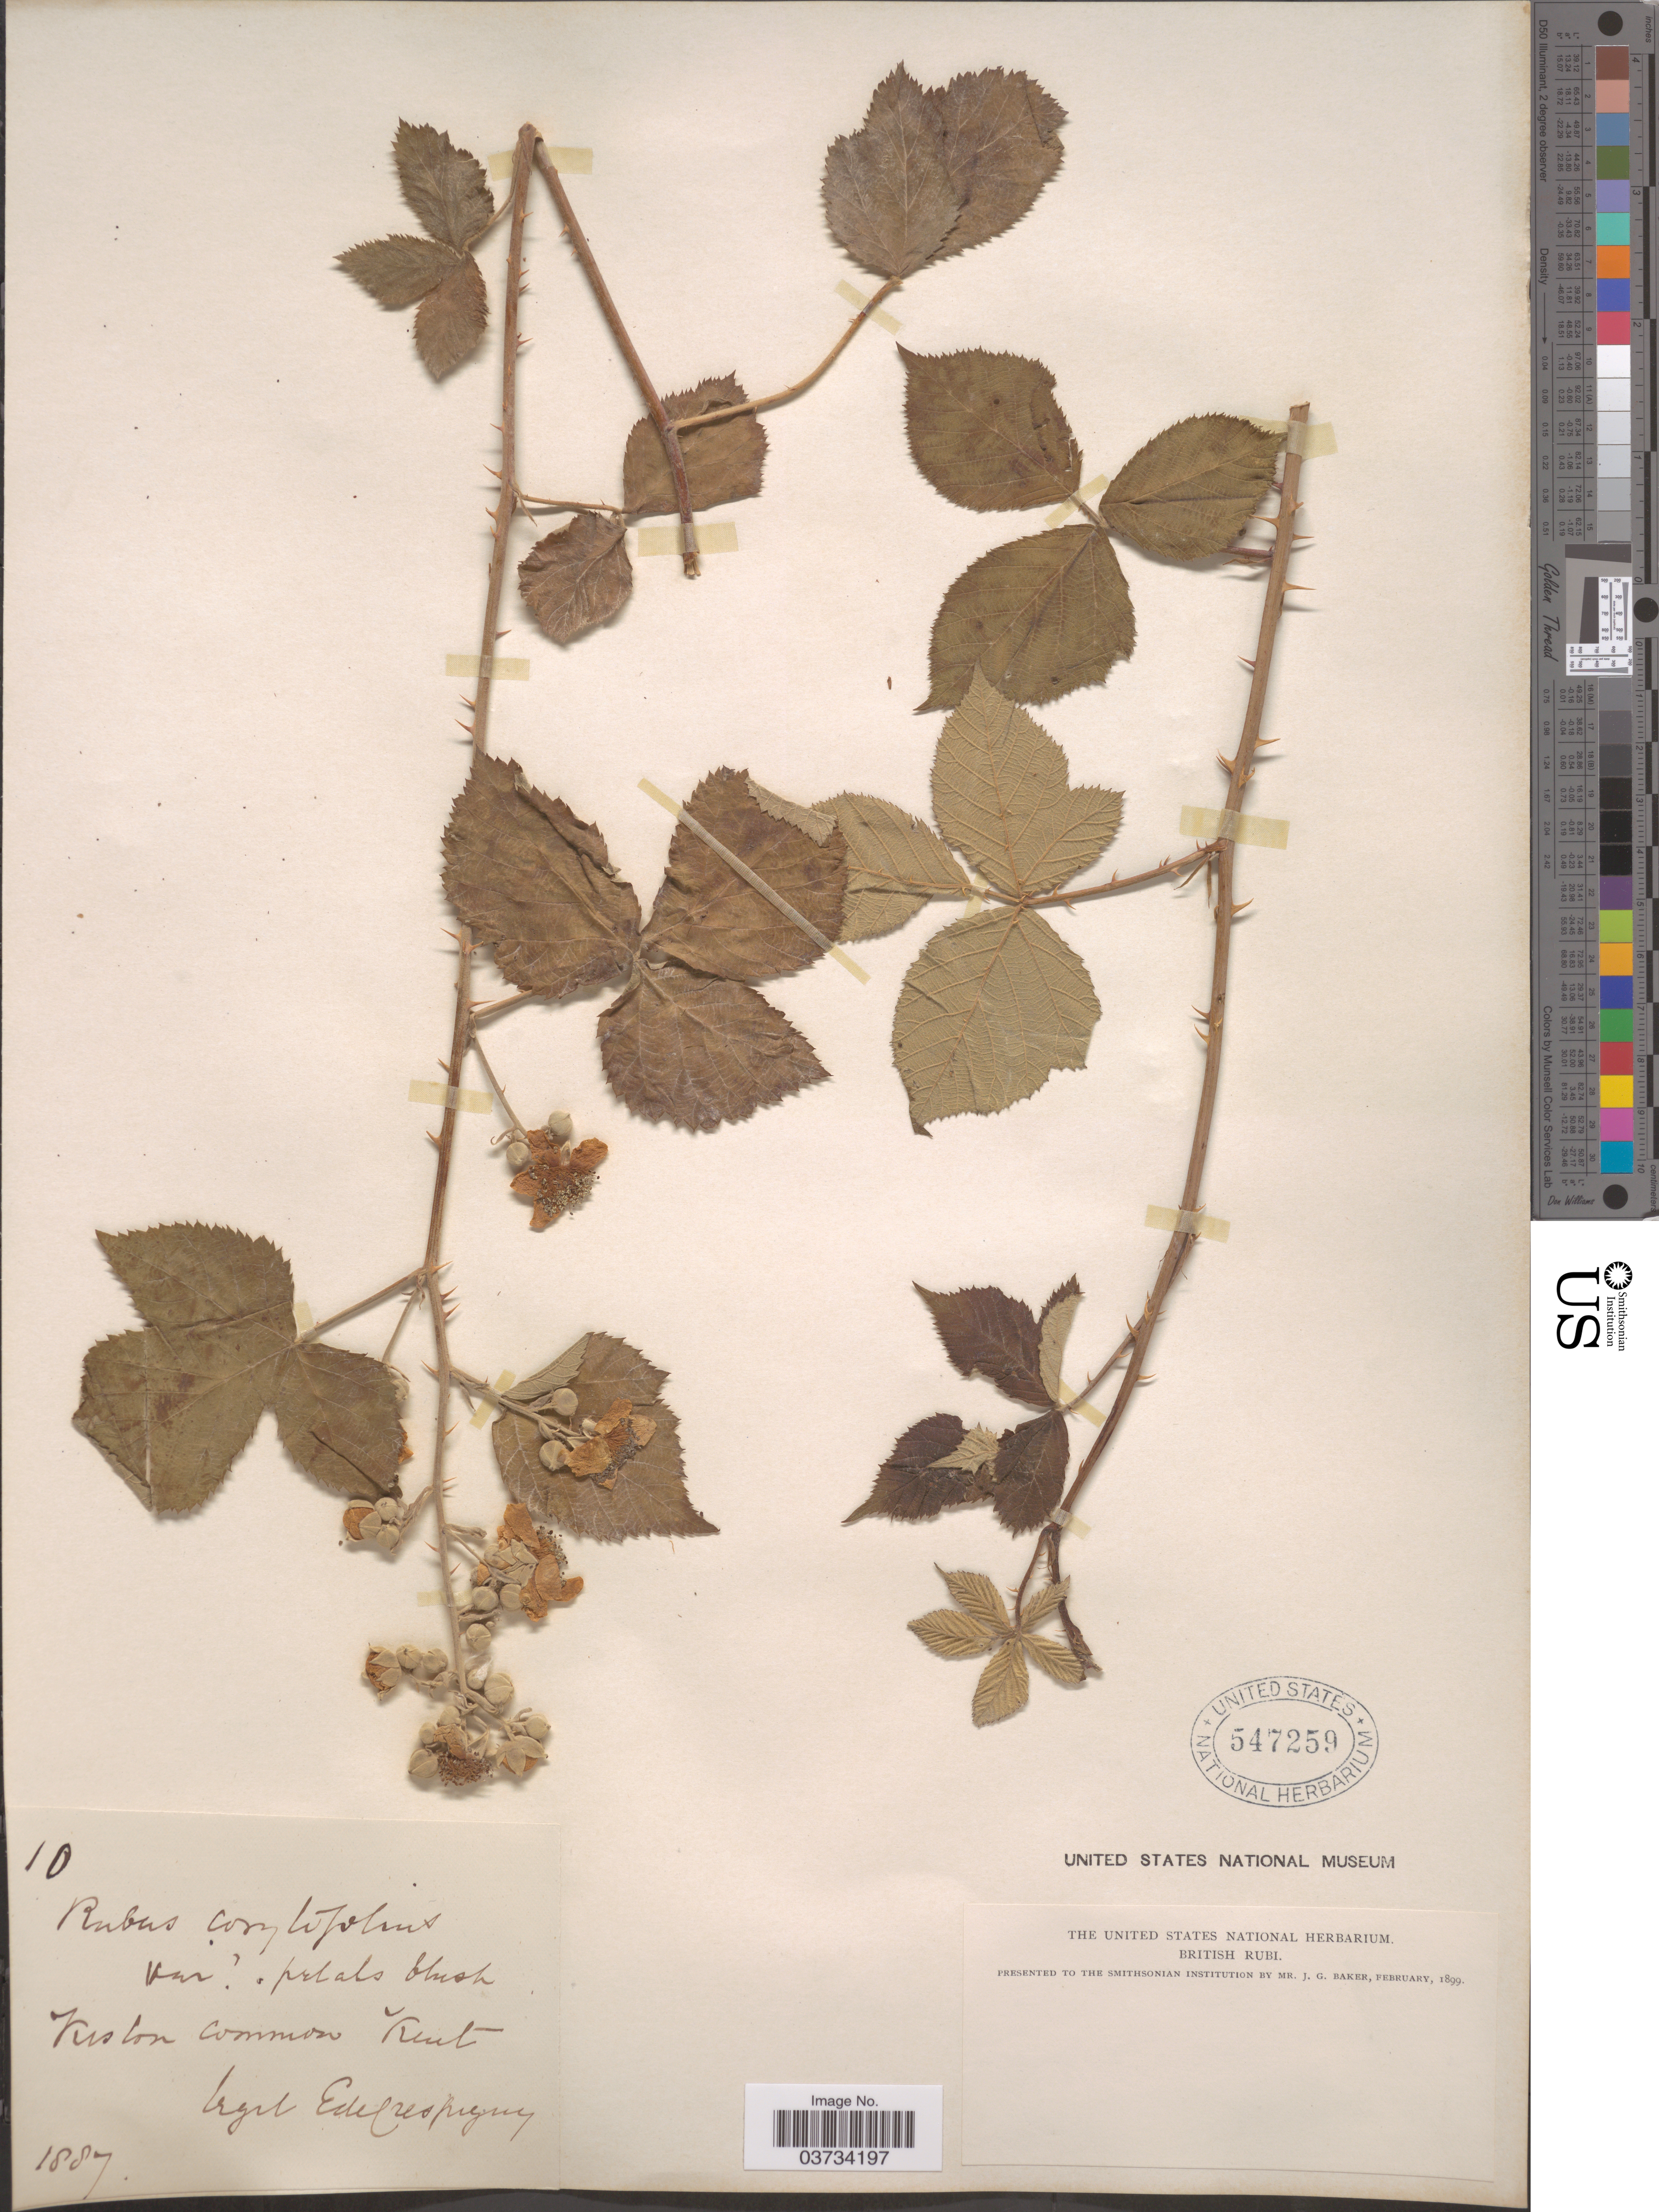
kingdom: Plantae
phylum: Tracheophyta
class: Magnoliopsida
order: Rosales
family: Rosaceae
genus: Rubus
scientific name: Rubus corylifolius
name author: Hayne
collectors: E. de Crespigny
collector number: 10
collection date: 1887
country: United Kingdom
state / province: England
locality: Keston common Kent.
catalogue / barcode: US 547259